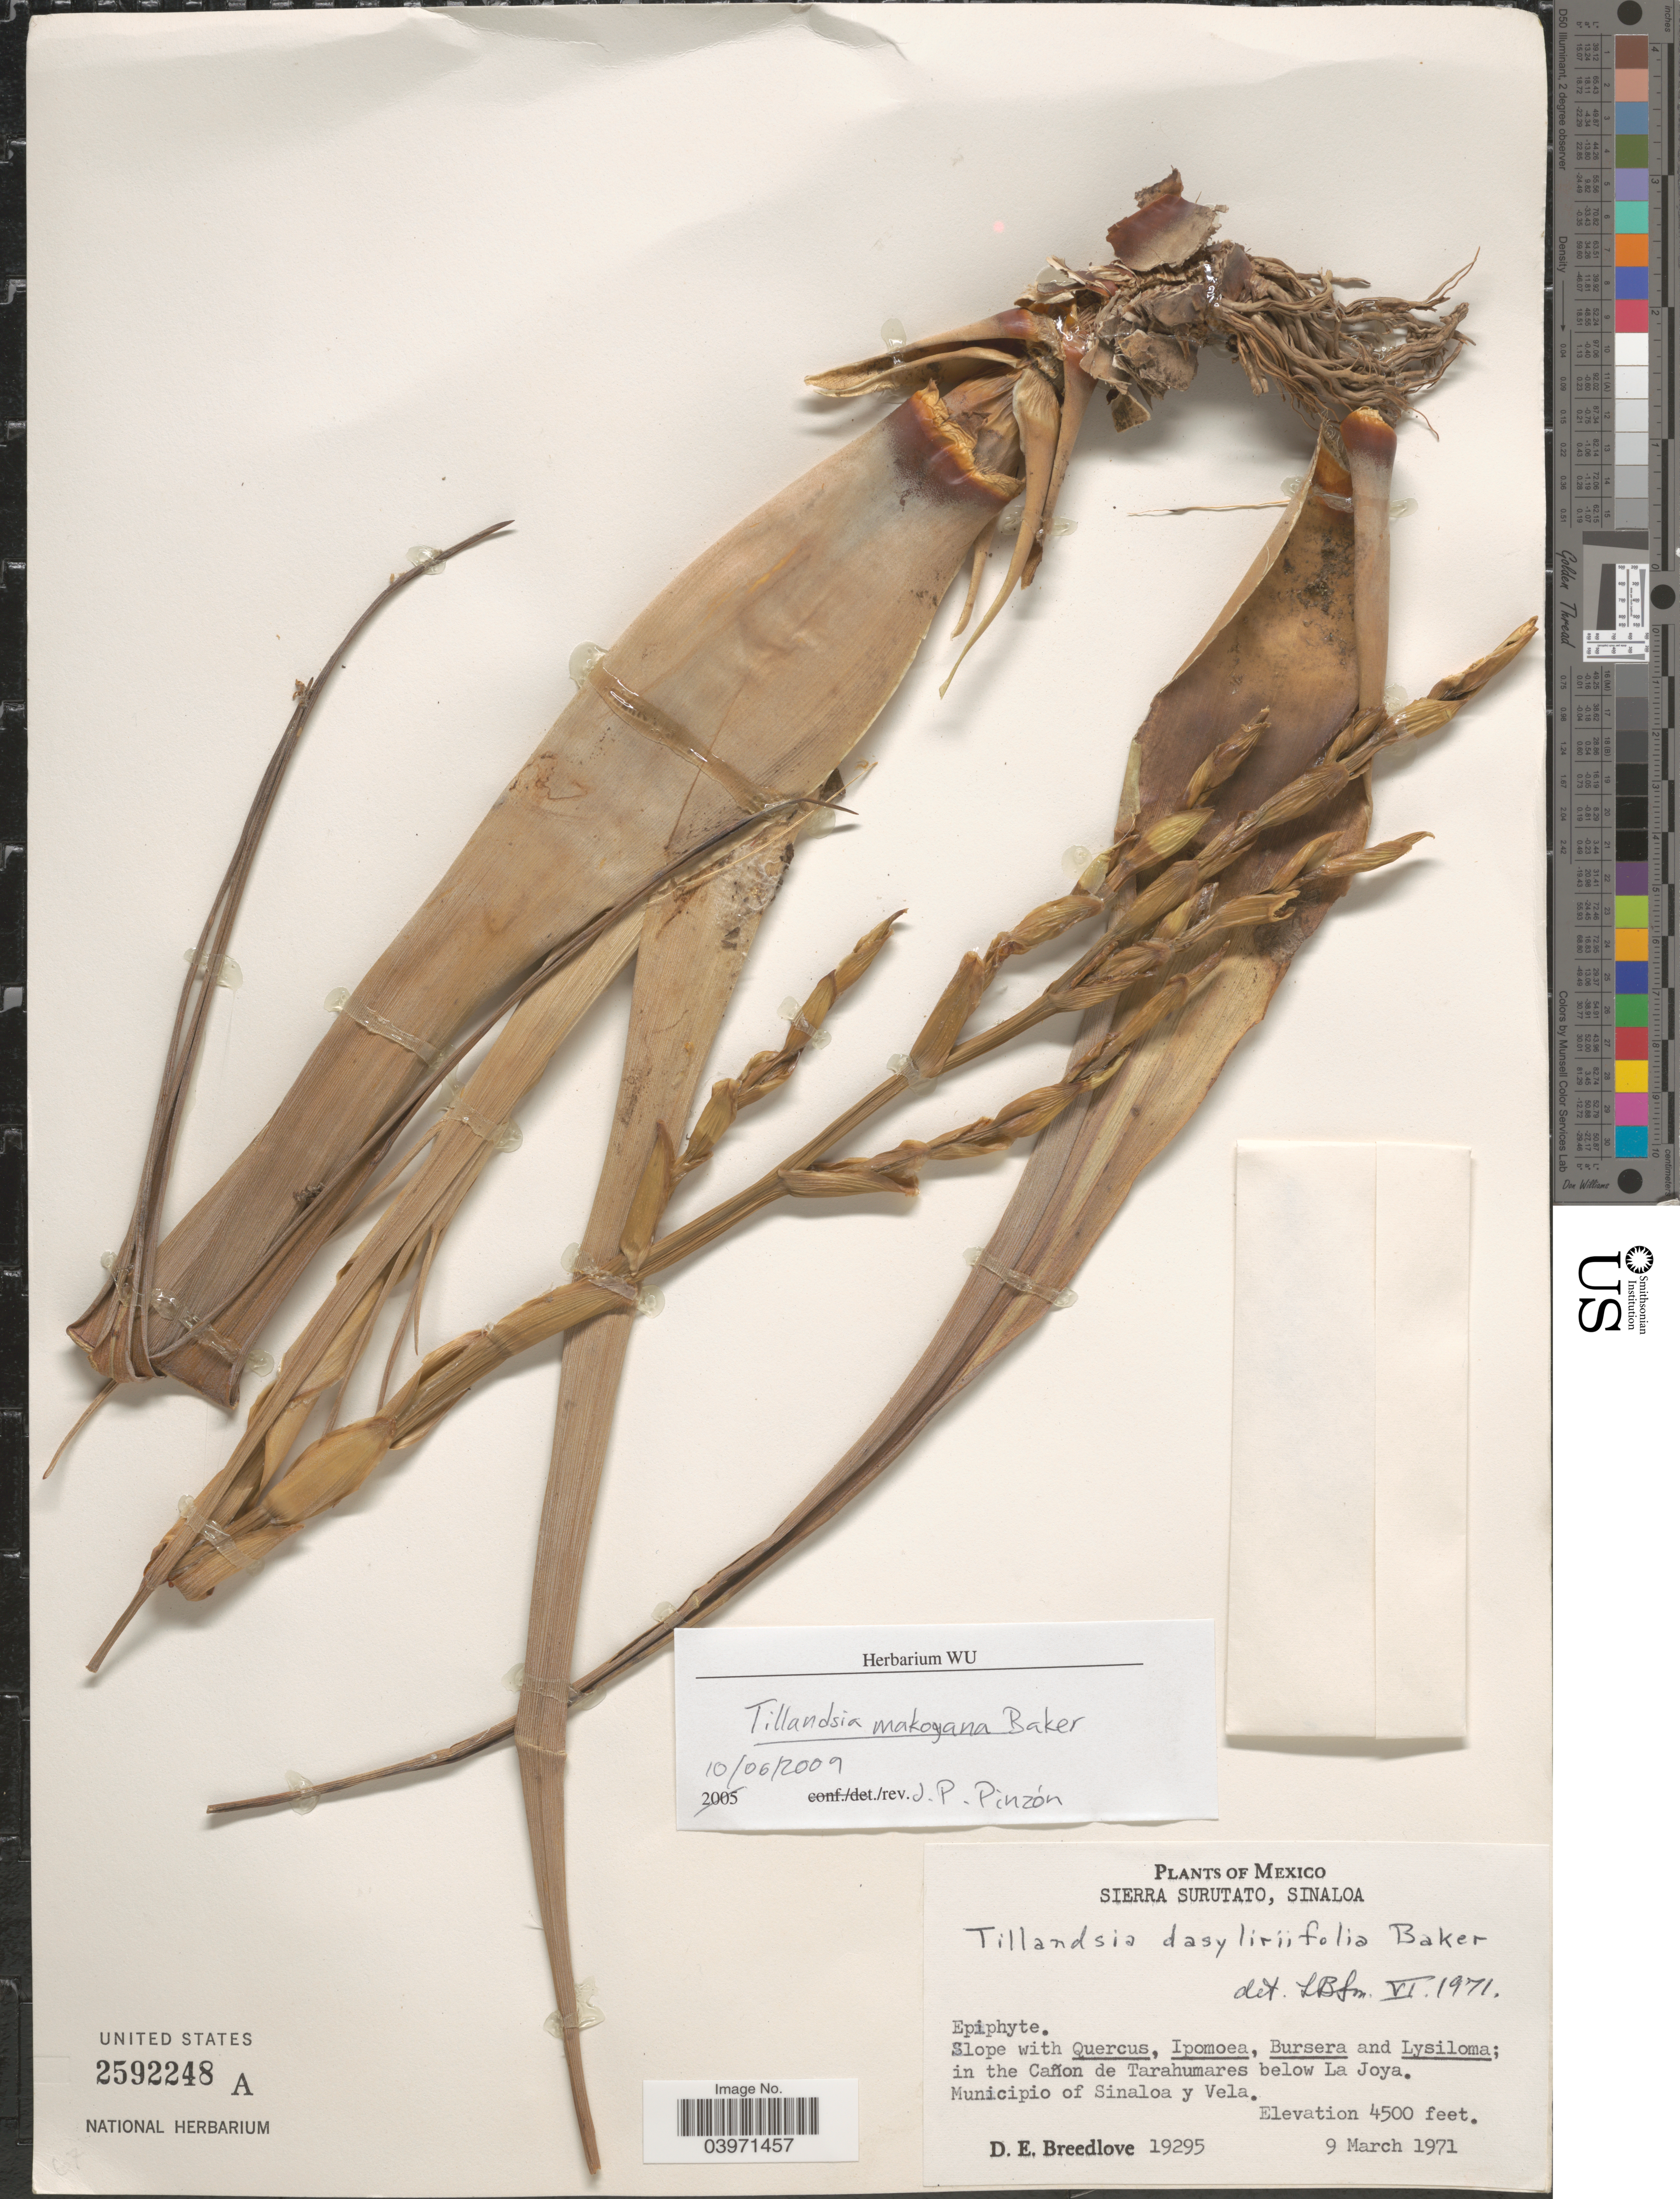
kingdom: Plantae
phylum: Tracheophyta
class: Liliopsida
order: Poales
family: Bromeliaceae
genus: Tillandsia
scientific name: Tillandsia makoyana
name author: Baker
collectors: D. E. Breedlove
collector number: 19295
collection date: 1971-03-09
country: Mexico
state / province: Sinaloa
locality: Sierra Surutato, in the Cañon de Tarahumares below La Joya. Municipio of Sinaloa y Vela.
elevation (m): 1372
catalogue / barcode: US 2592248A